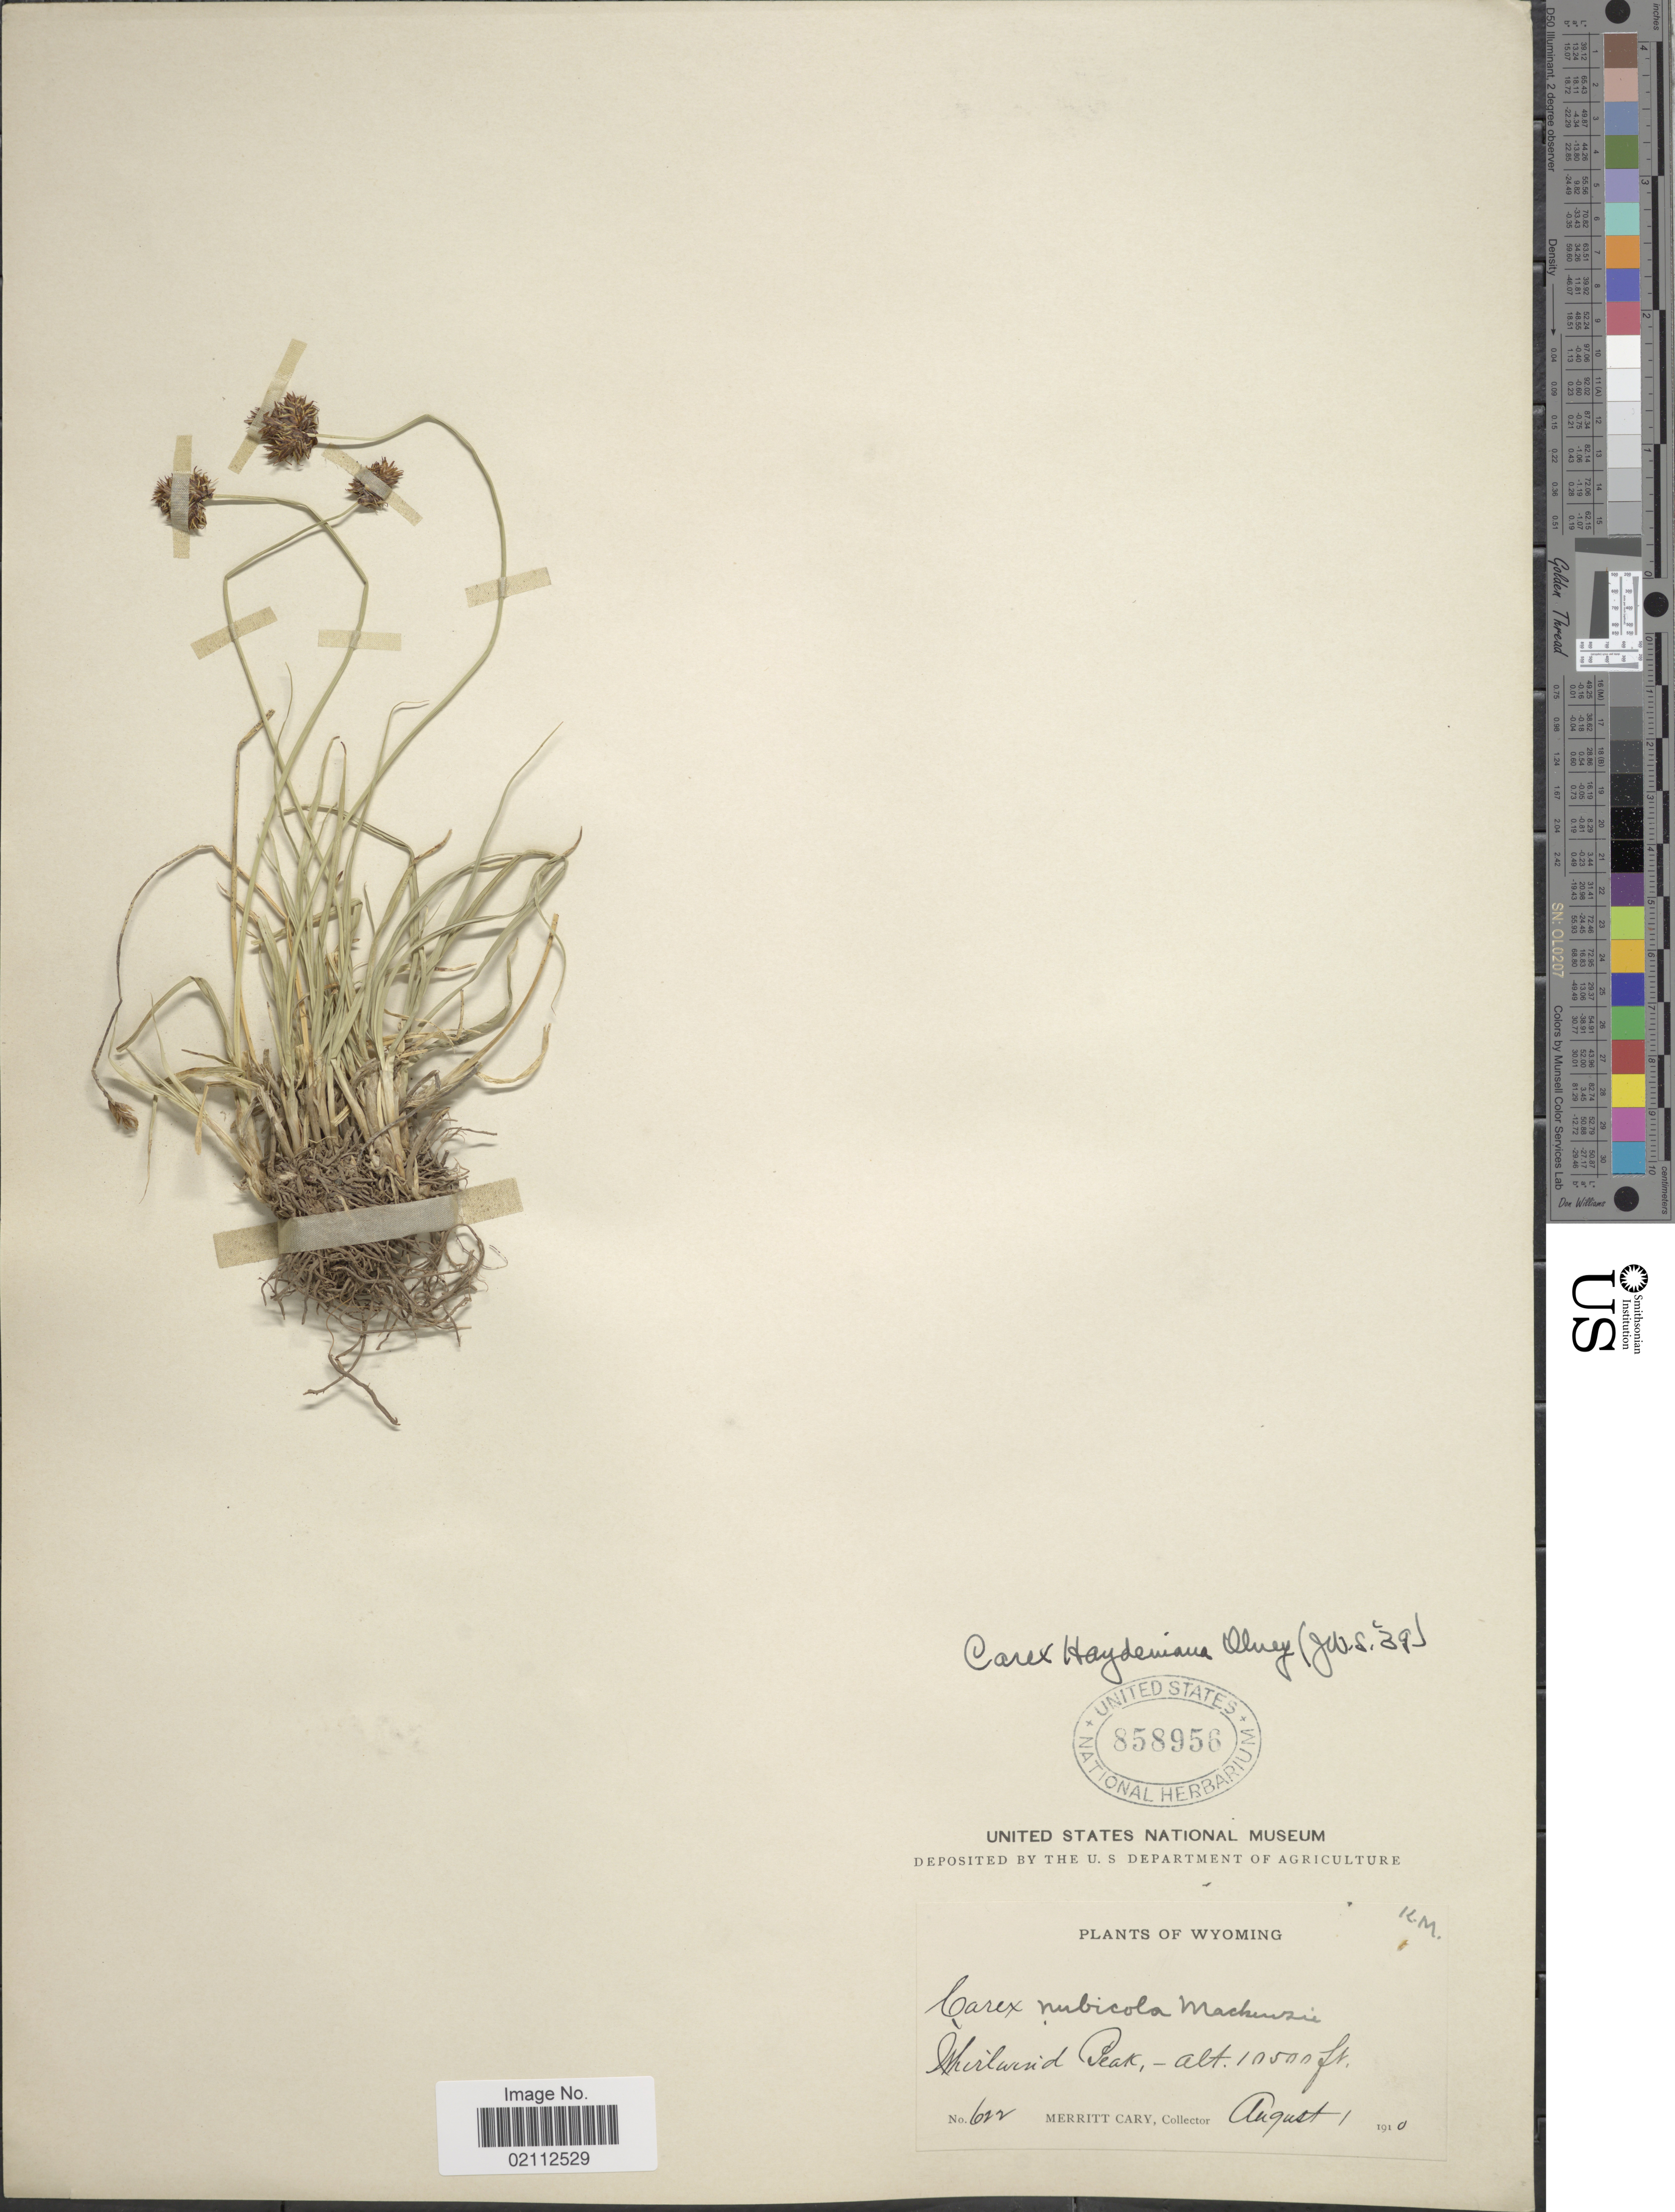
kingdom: Plantae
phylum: Tracheophyta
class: Liliopsida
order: Poales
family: Cyperaceae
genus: Carex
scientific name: Carex haydeniana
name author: Olney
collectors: M. Cary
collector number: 622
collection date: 1910-08-01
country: United States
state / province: Wyoming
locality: Whirlwind Peak.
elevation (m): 3200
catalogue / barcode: US 858956